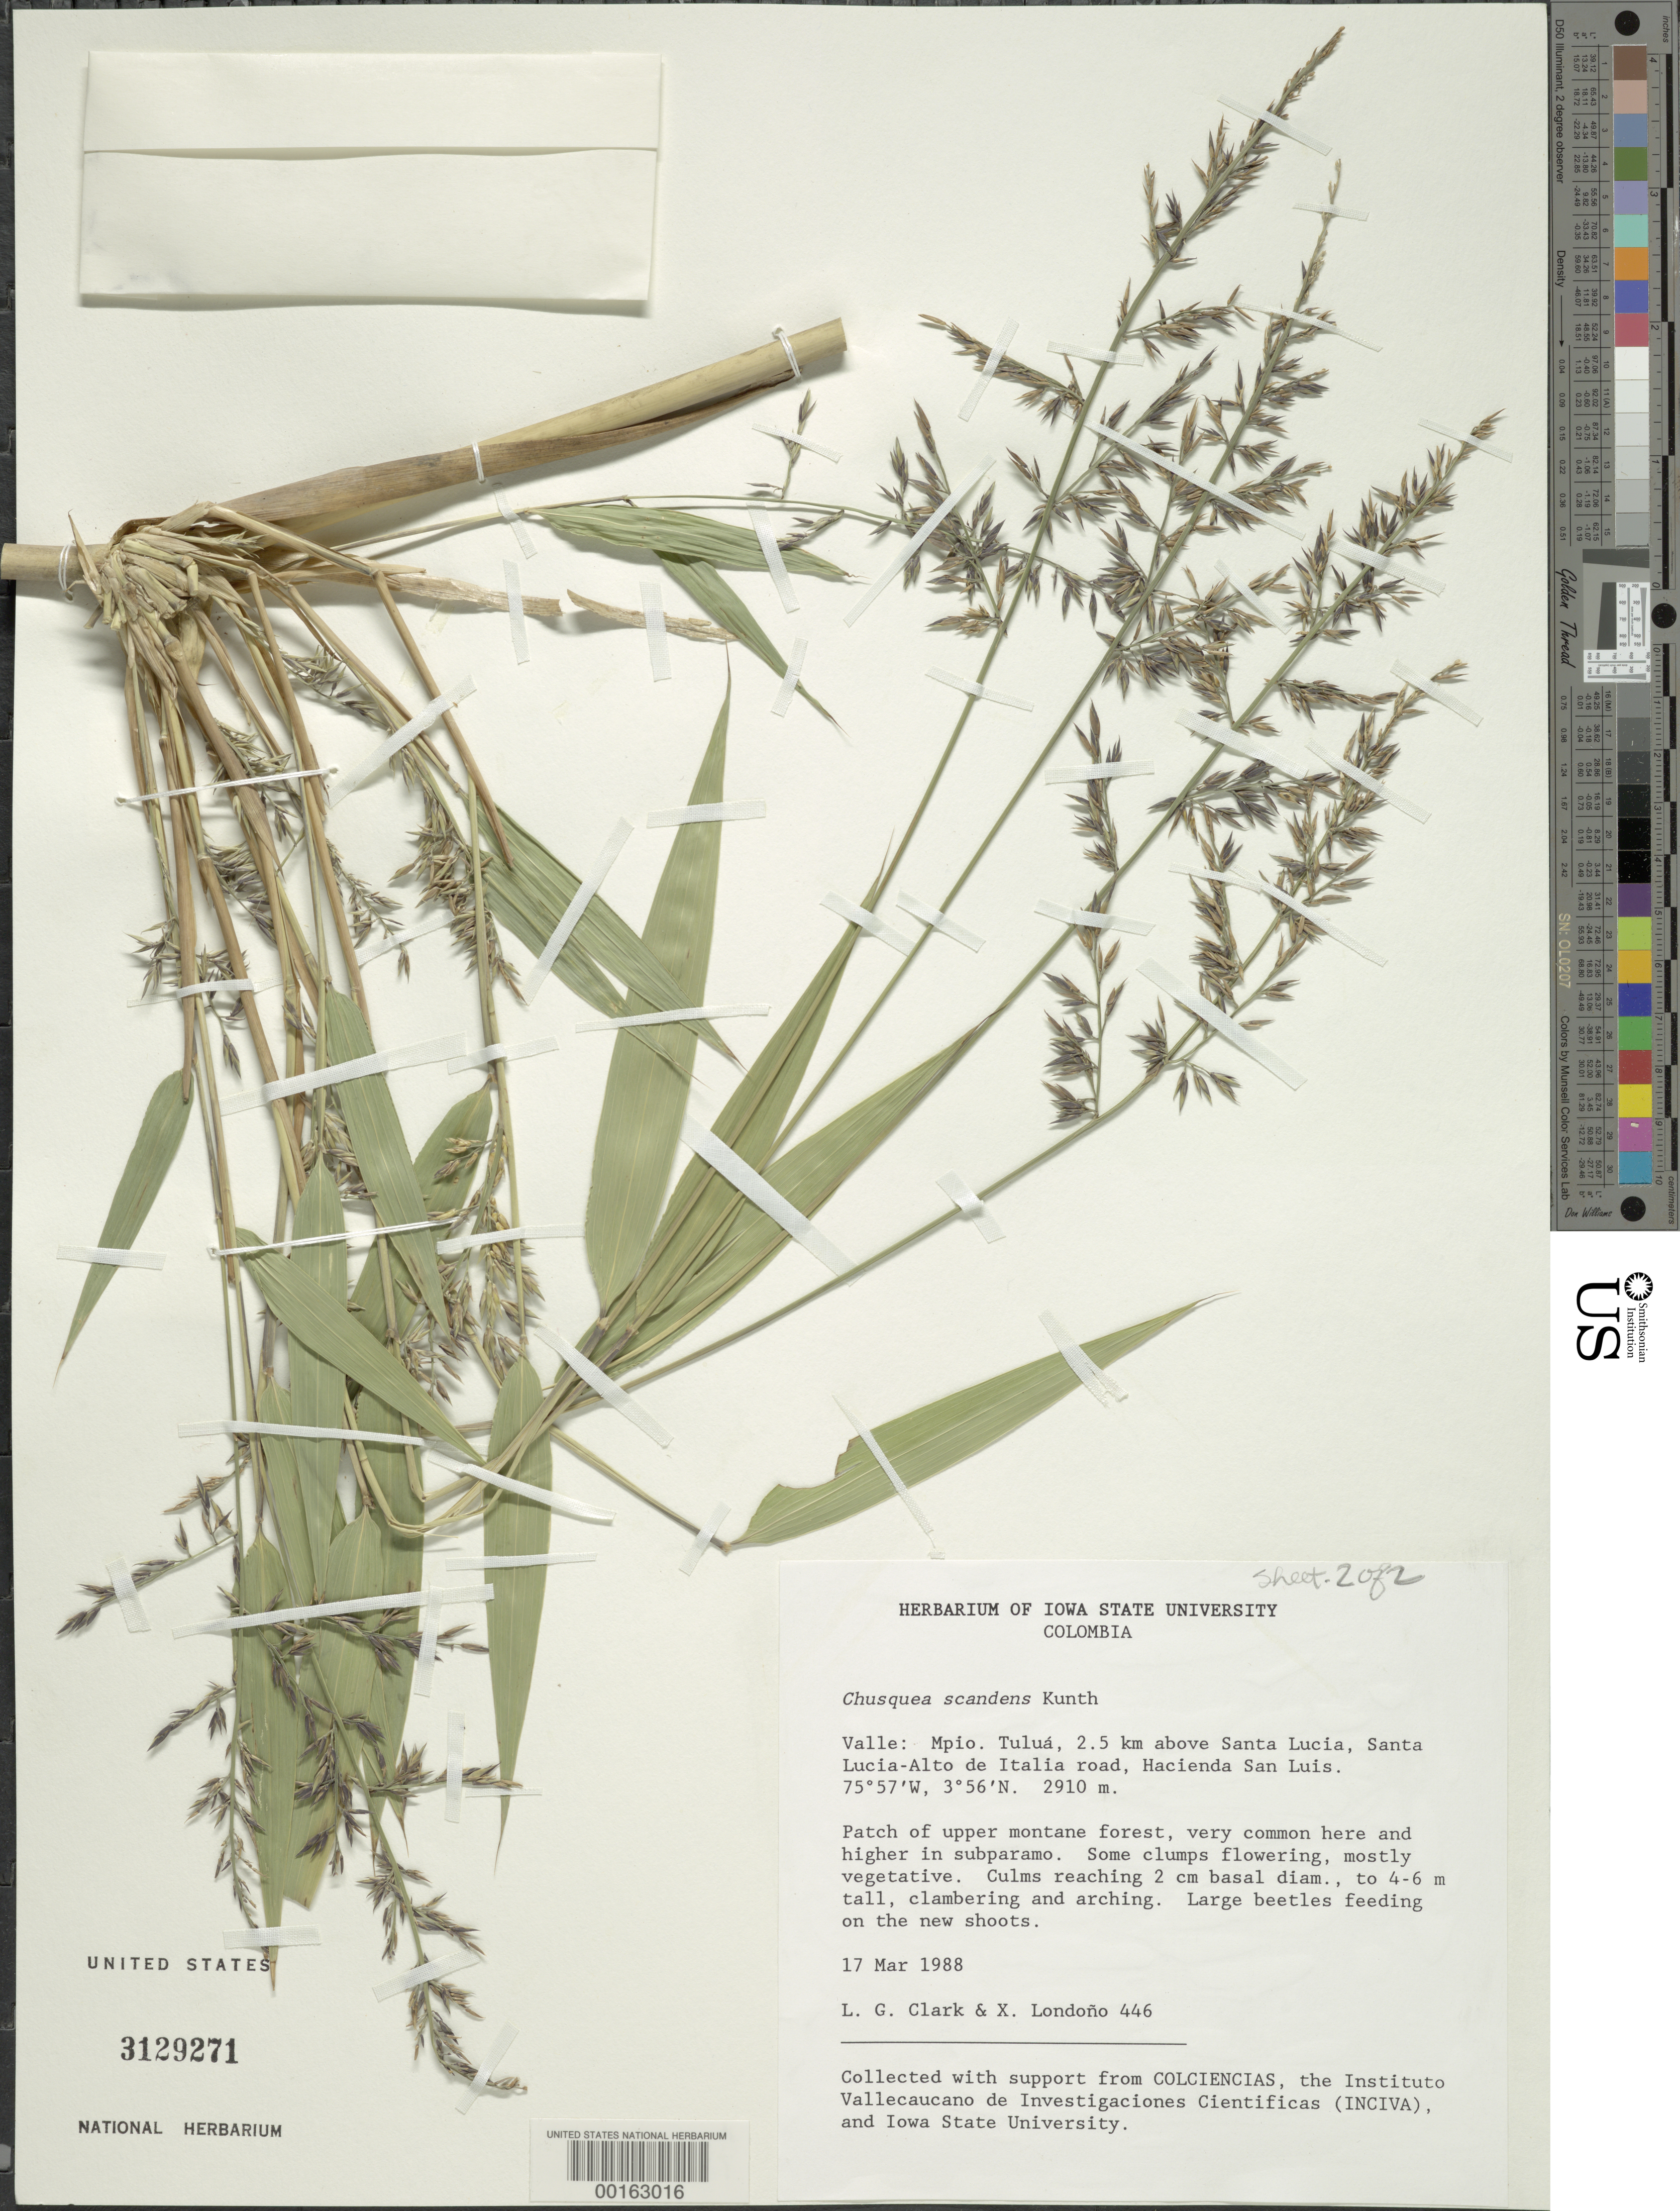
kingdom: Plantae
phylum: Tracheophyta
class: Liliopsida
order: Poales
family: Poaceae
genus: Chusquea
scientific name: Chusquea scandens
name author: Kunth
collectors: L. G. Clark & X. Londoño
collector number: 446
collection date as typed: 17 Mar 1988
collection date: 1988-03-17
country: Colombia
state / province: Valle del Cauca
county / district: Tuluá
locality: Mun. Tulua, 2.5 km above Santa Lucia, Santa Lucia-Alto de Italia road, Hacienda San Luis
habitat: Patch of upper montane forest, very common here and higher in subparamo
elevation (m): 2910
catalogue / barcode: US 3129271